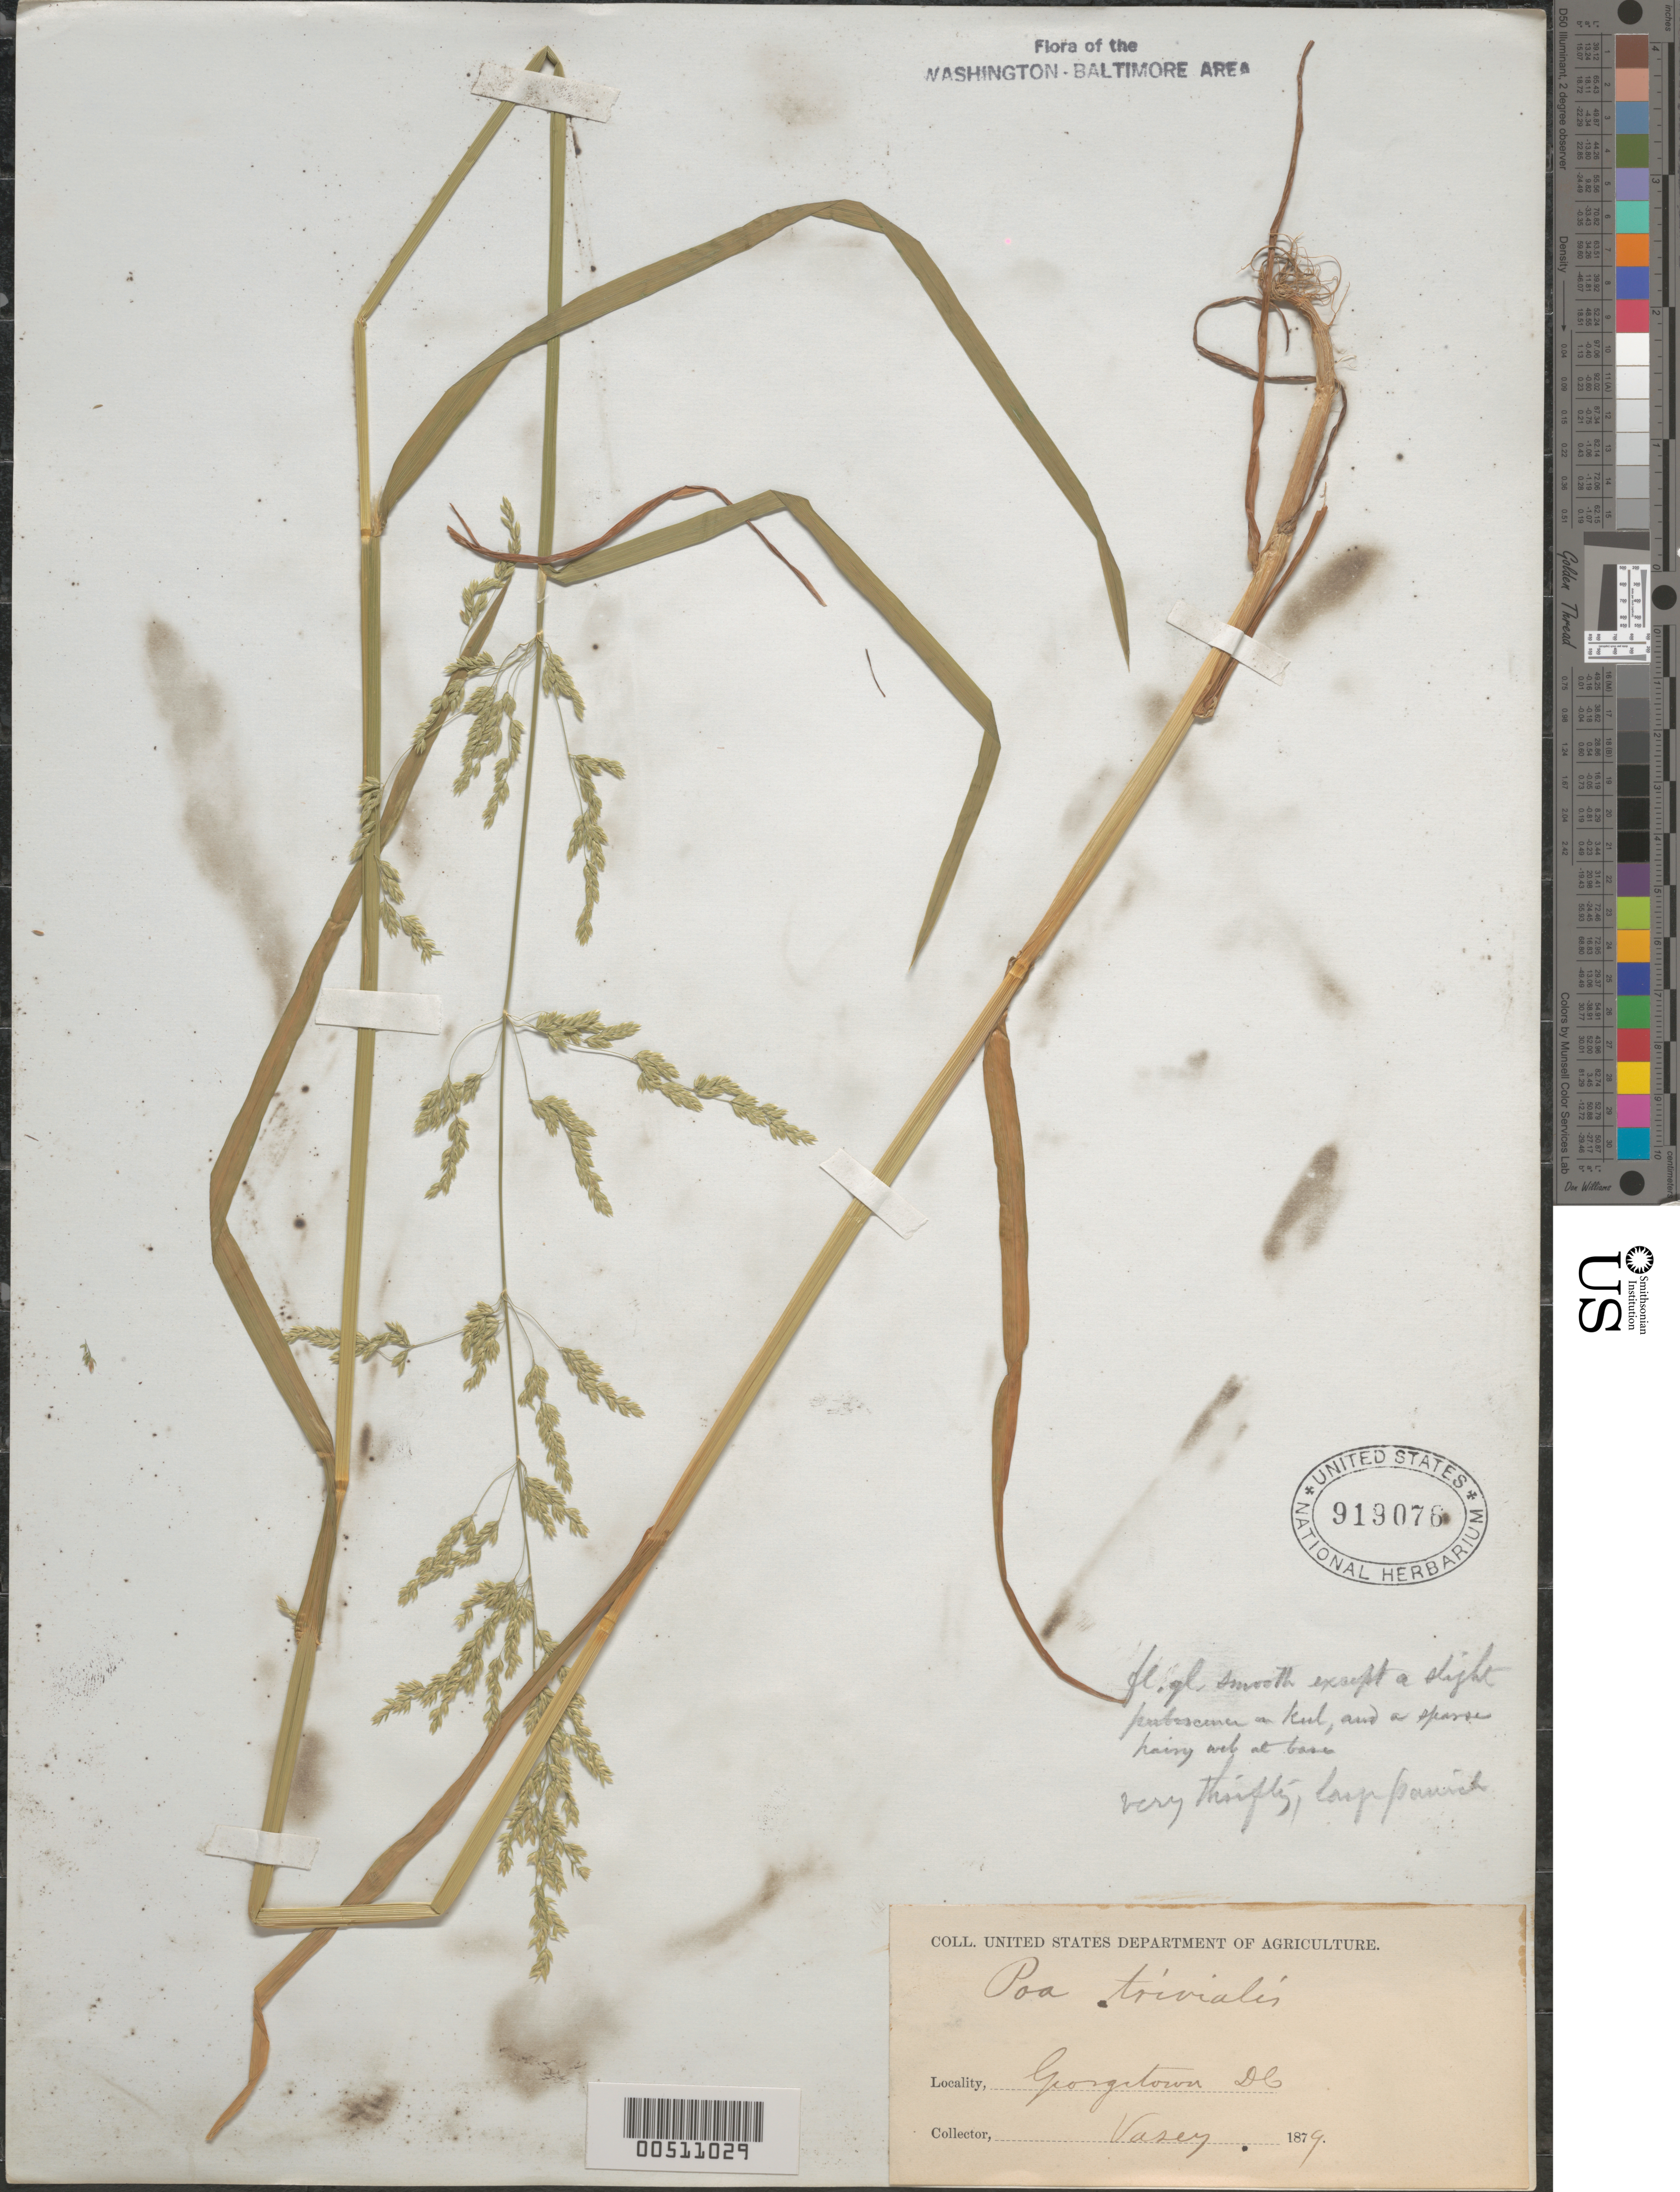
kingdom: Plantae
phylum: Tracheophyta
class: Liliopsida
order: Poales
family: Poaceae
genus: Poa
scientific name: Poa trivialis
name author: L.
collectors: G. Vasey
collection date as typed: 1879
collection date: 1879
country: United States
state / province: District of Columbia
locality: Georgetown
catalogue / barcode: US 919076